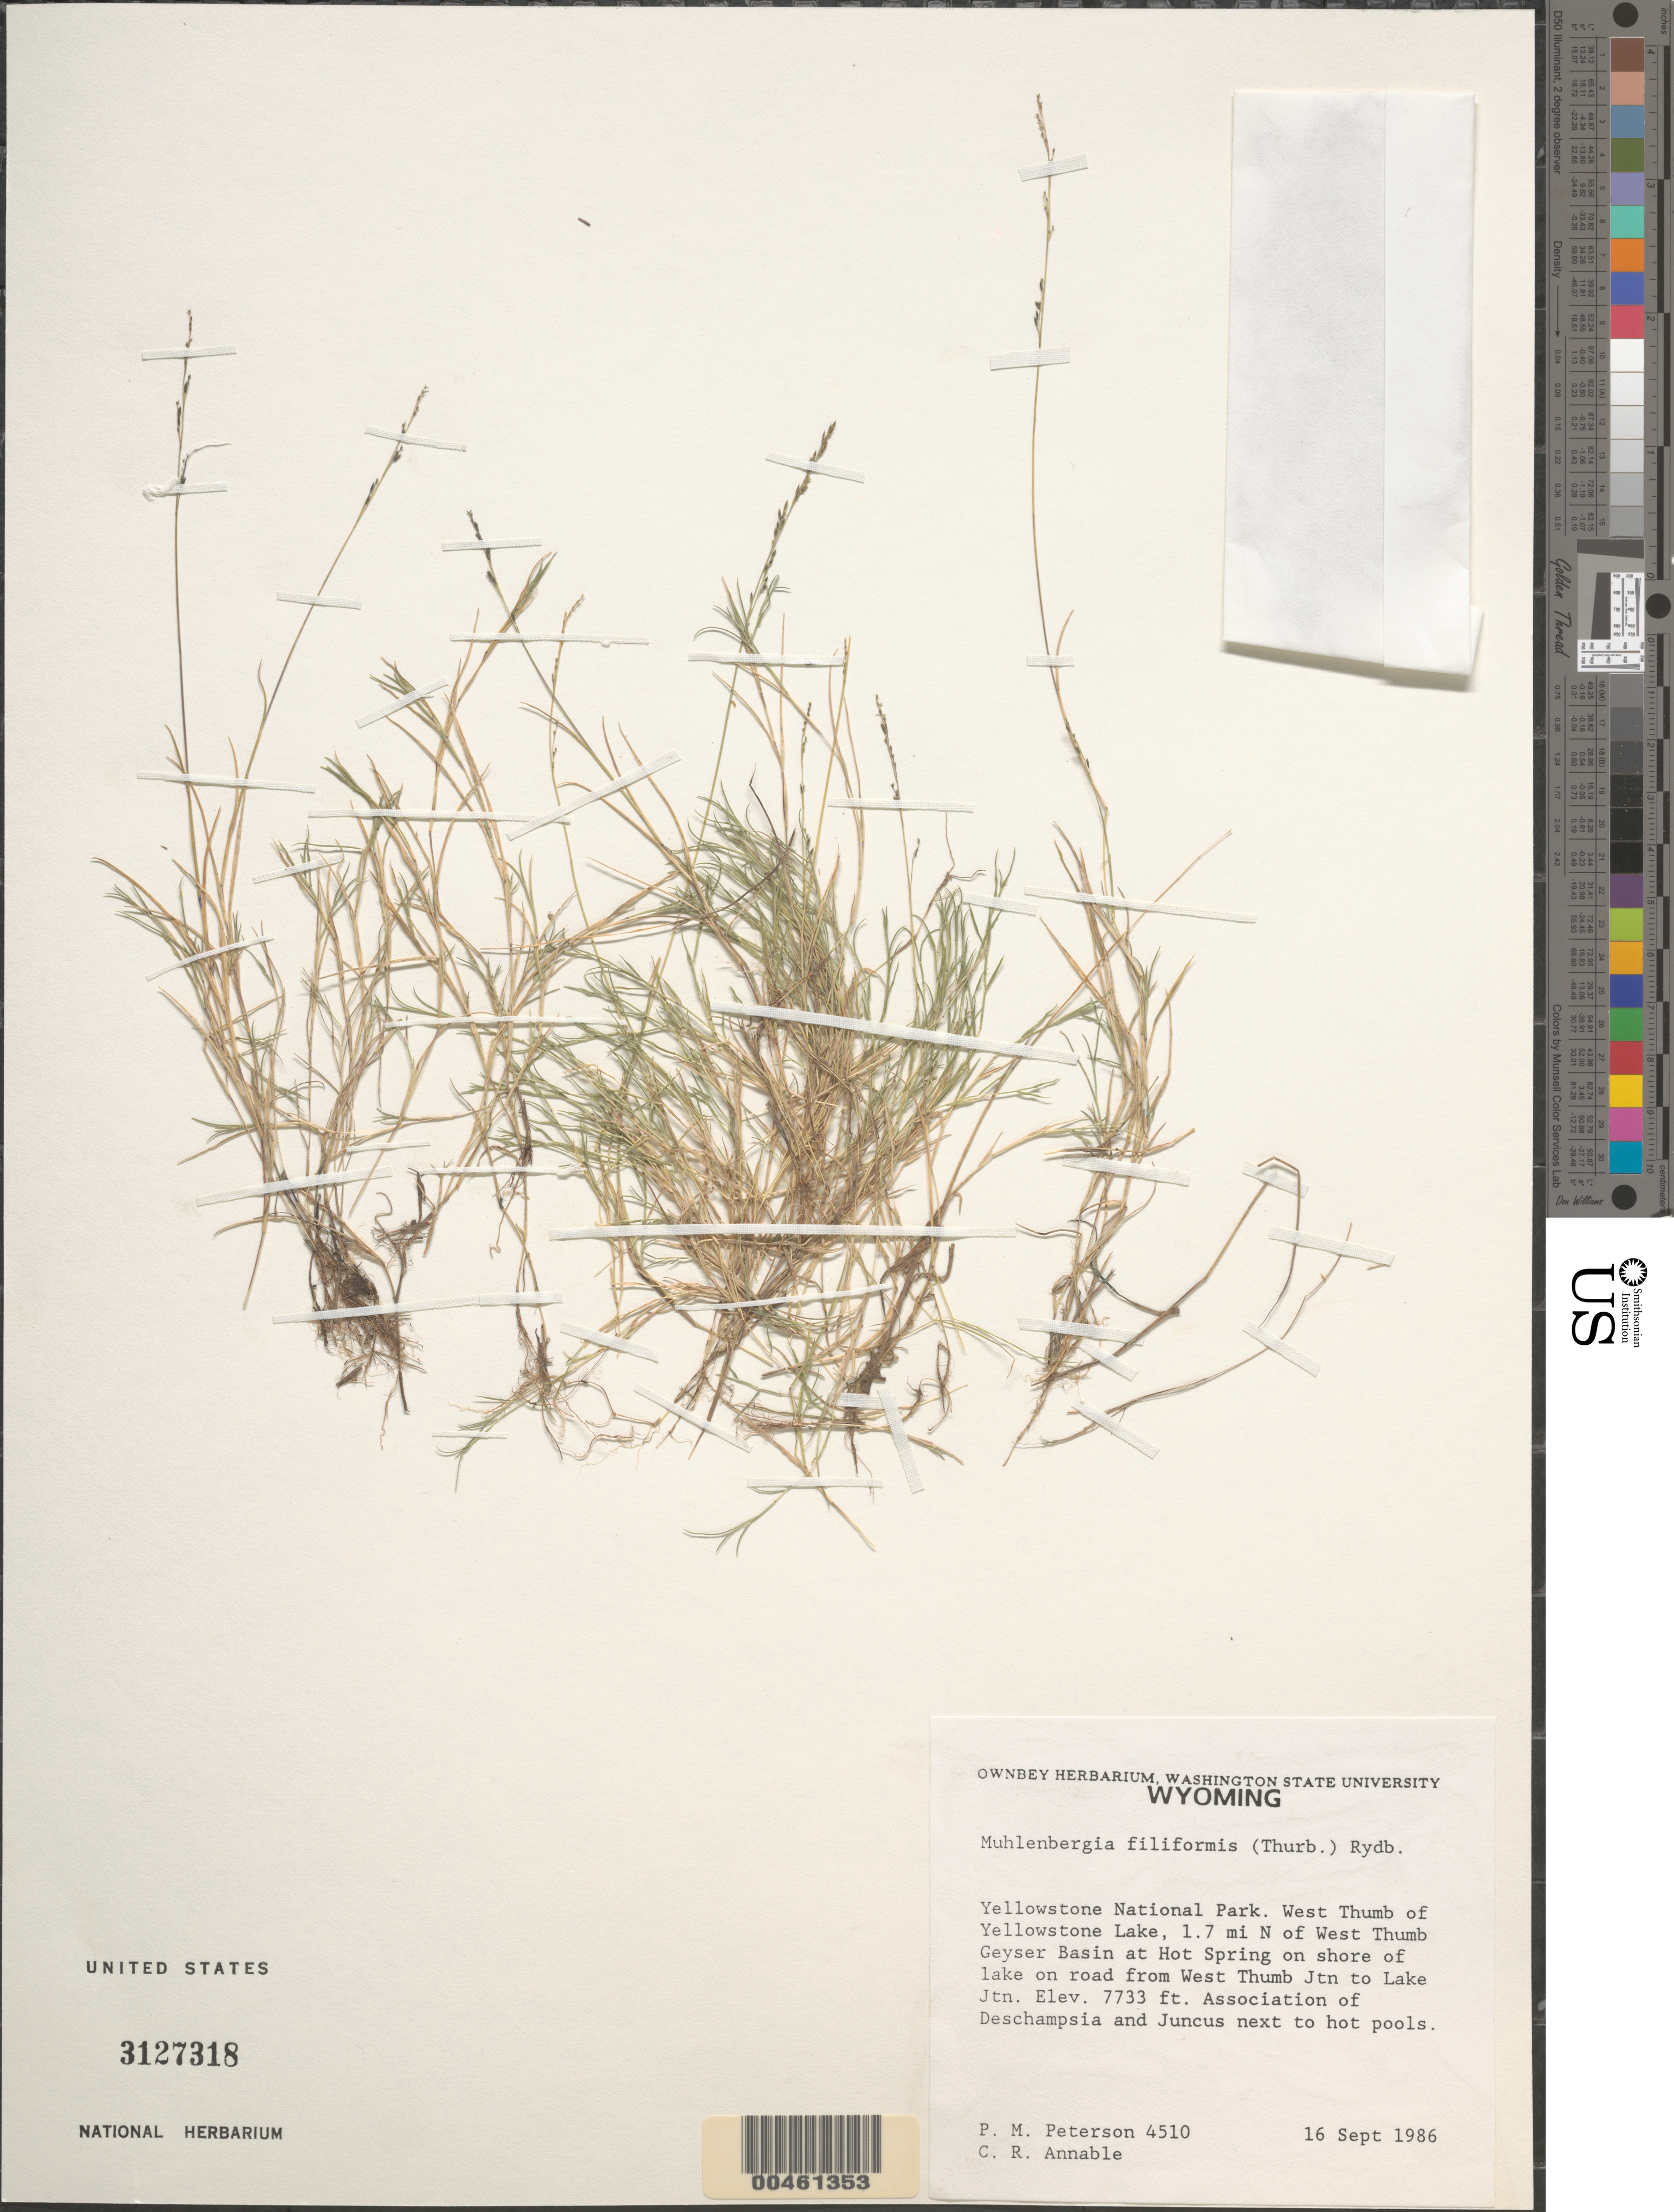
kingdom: Plantae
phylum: Tracheophyta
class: Liliopsida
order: Poales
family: Poaceae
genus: Muhlenbergia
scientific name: Muhlenbergia filiformis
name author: (Thurb. ex S. Watson) Rydb.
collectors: P. M. Peterson & C. R. Annable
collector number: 04510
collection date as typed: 16 Sep 1986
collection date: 1986-09-16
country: United States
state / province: Wyoming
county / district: Teton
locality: Yellowstone National Park, West Thumb of Yellowstone Lake, 1.7 miles north of West Thumb Geyser Basin.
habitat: Next to hot pools at Hot Spring on shore of lake on road from West Thumb Junction to Lake Junction.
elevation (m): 2357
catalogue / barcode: US 3127318